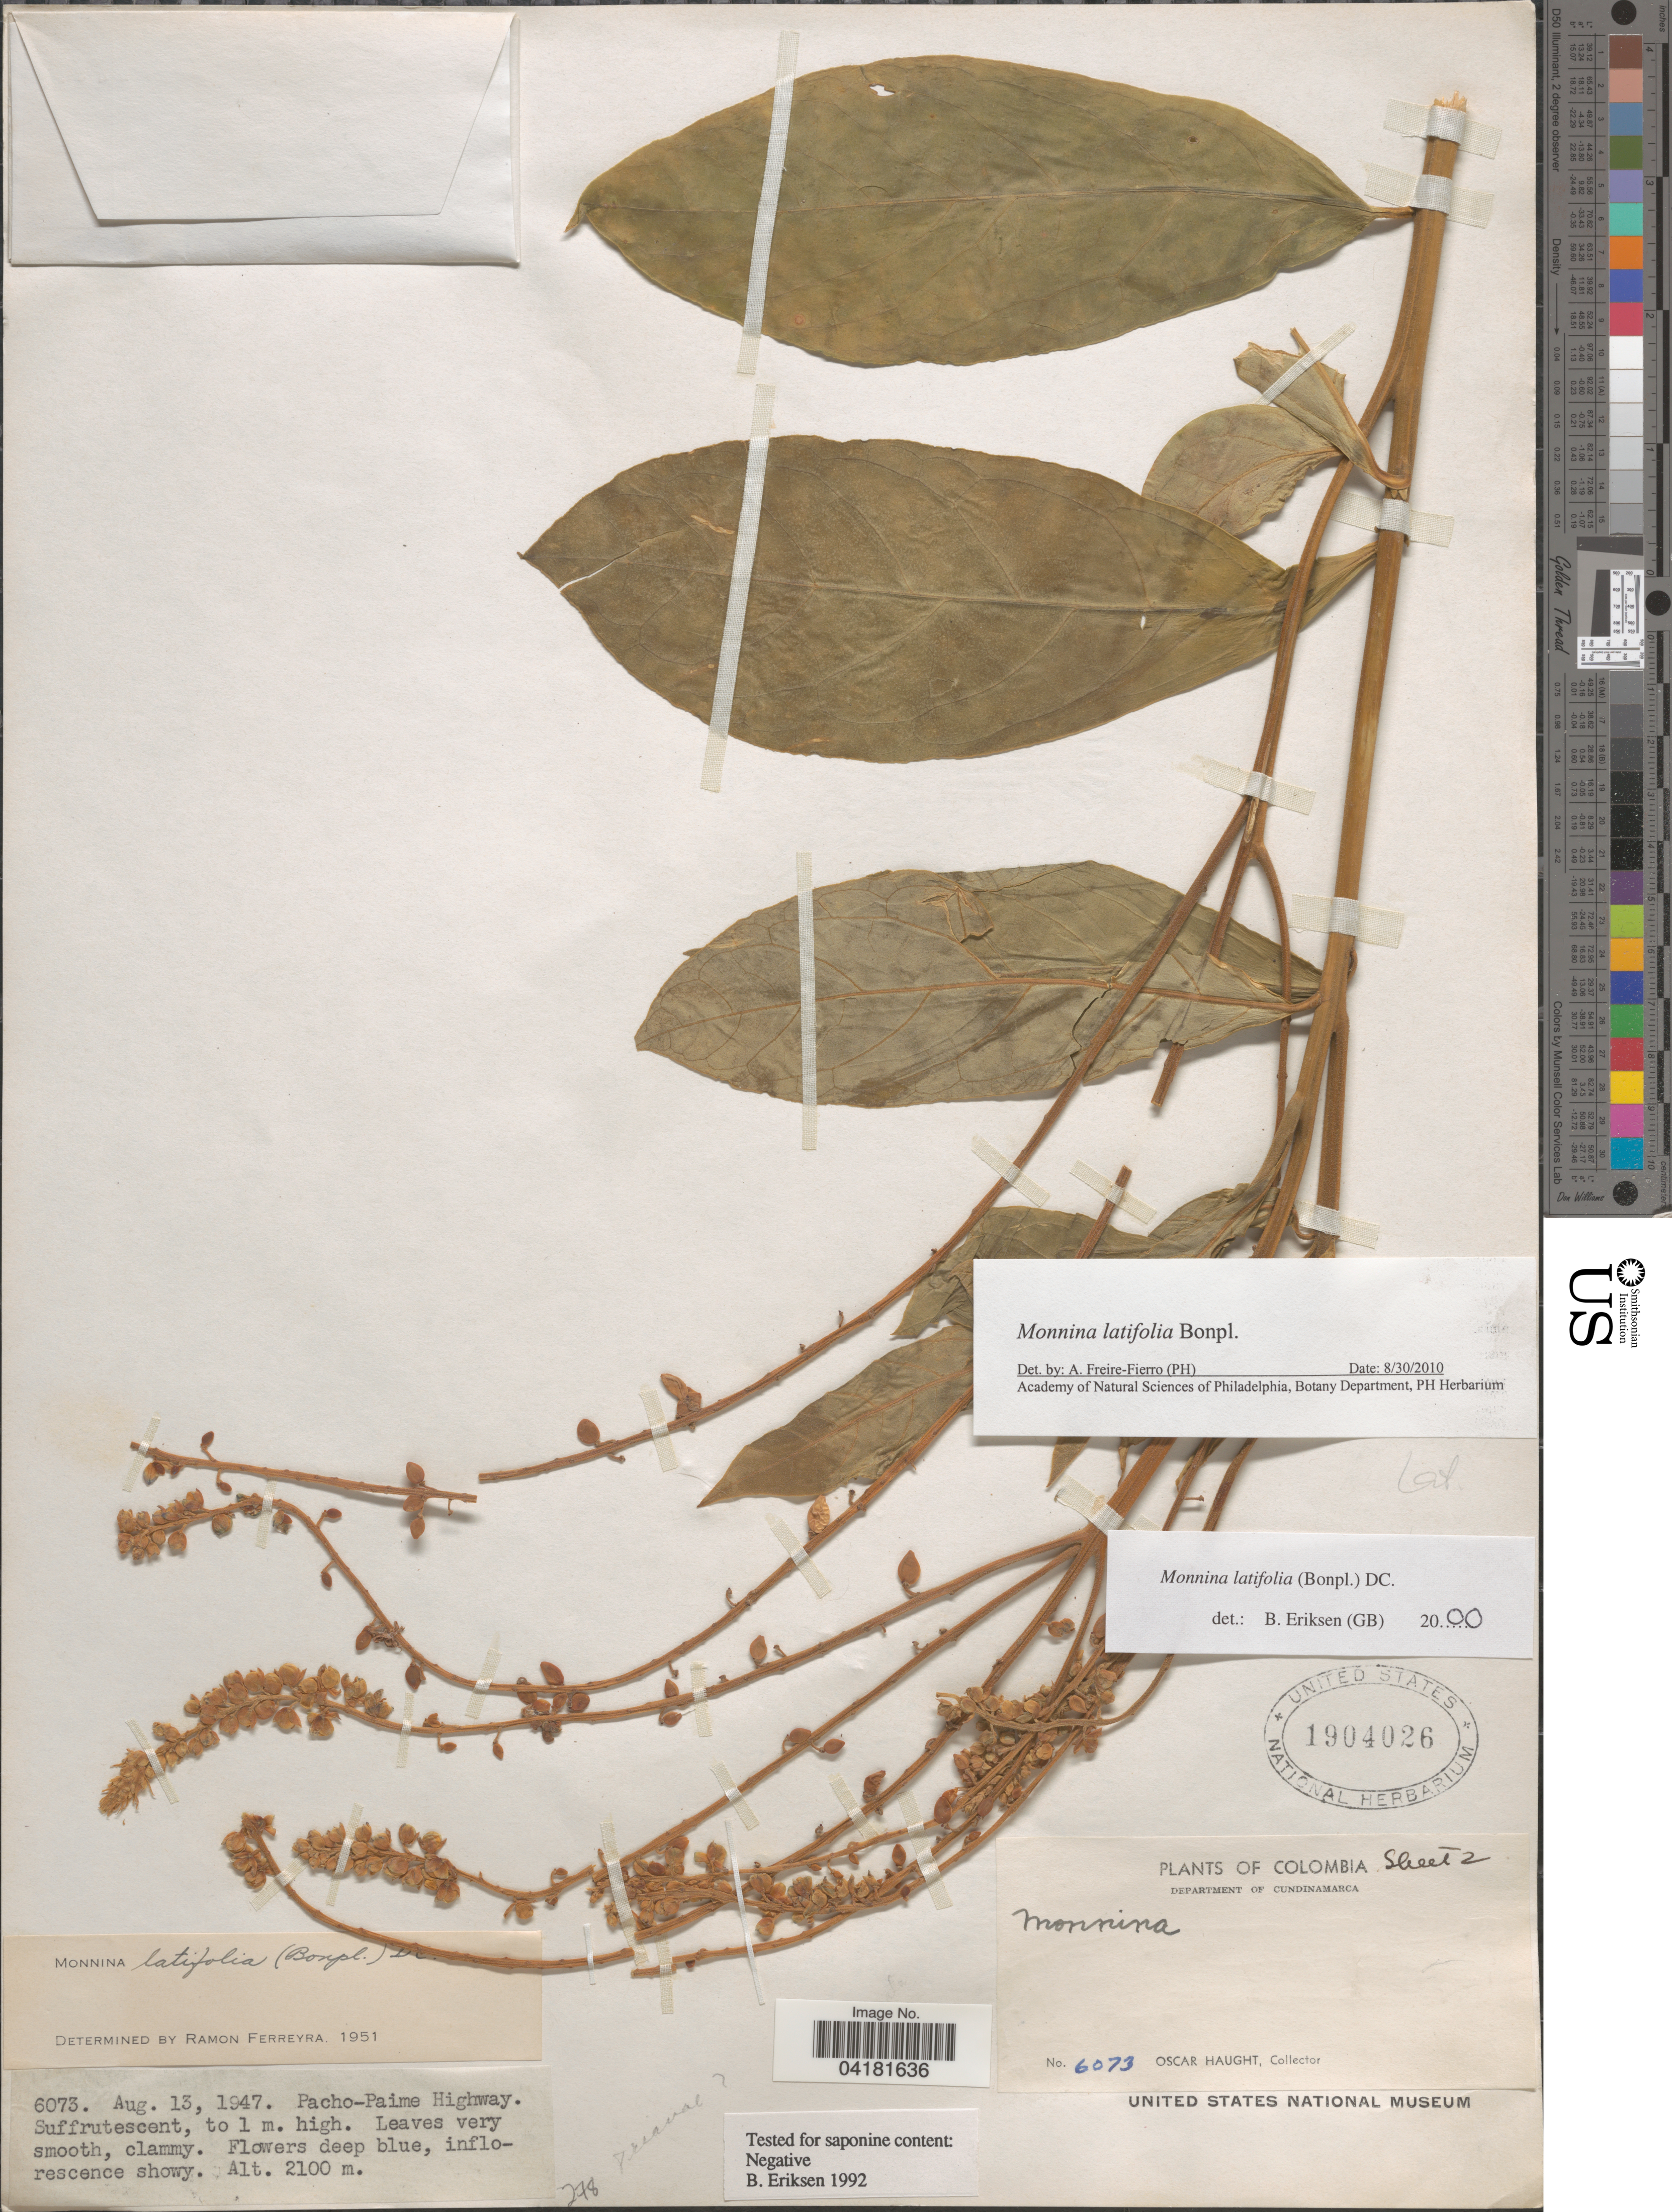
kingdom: Plantae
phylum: Tracheophyta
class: Magnoliopsida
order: Fabales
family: Polygalaceae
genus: Monnina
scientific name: Monnina latifolia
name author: (Bonpl.) DC.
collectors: O. L. Haught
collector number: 6073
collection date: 1947-08-13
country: Colombia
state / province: Cundinamarca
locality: Department of Cundinamarca. Pacho-Paime Highway.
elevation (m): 2100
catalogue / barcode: US 1904026